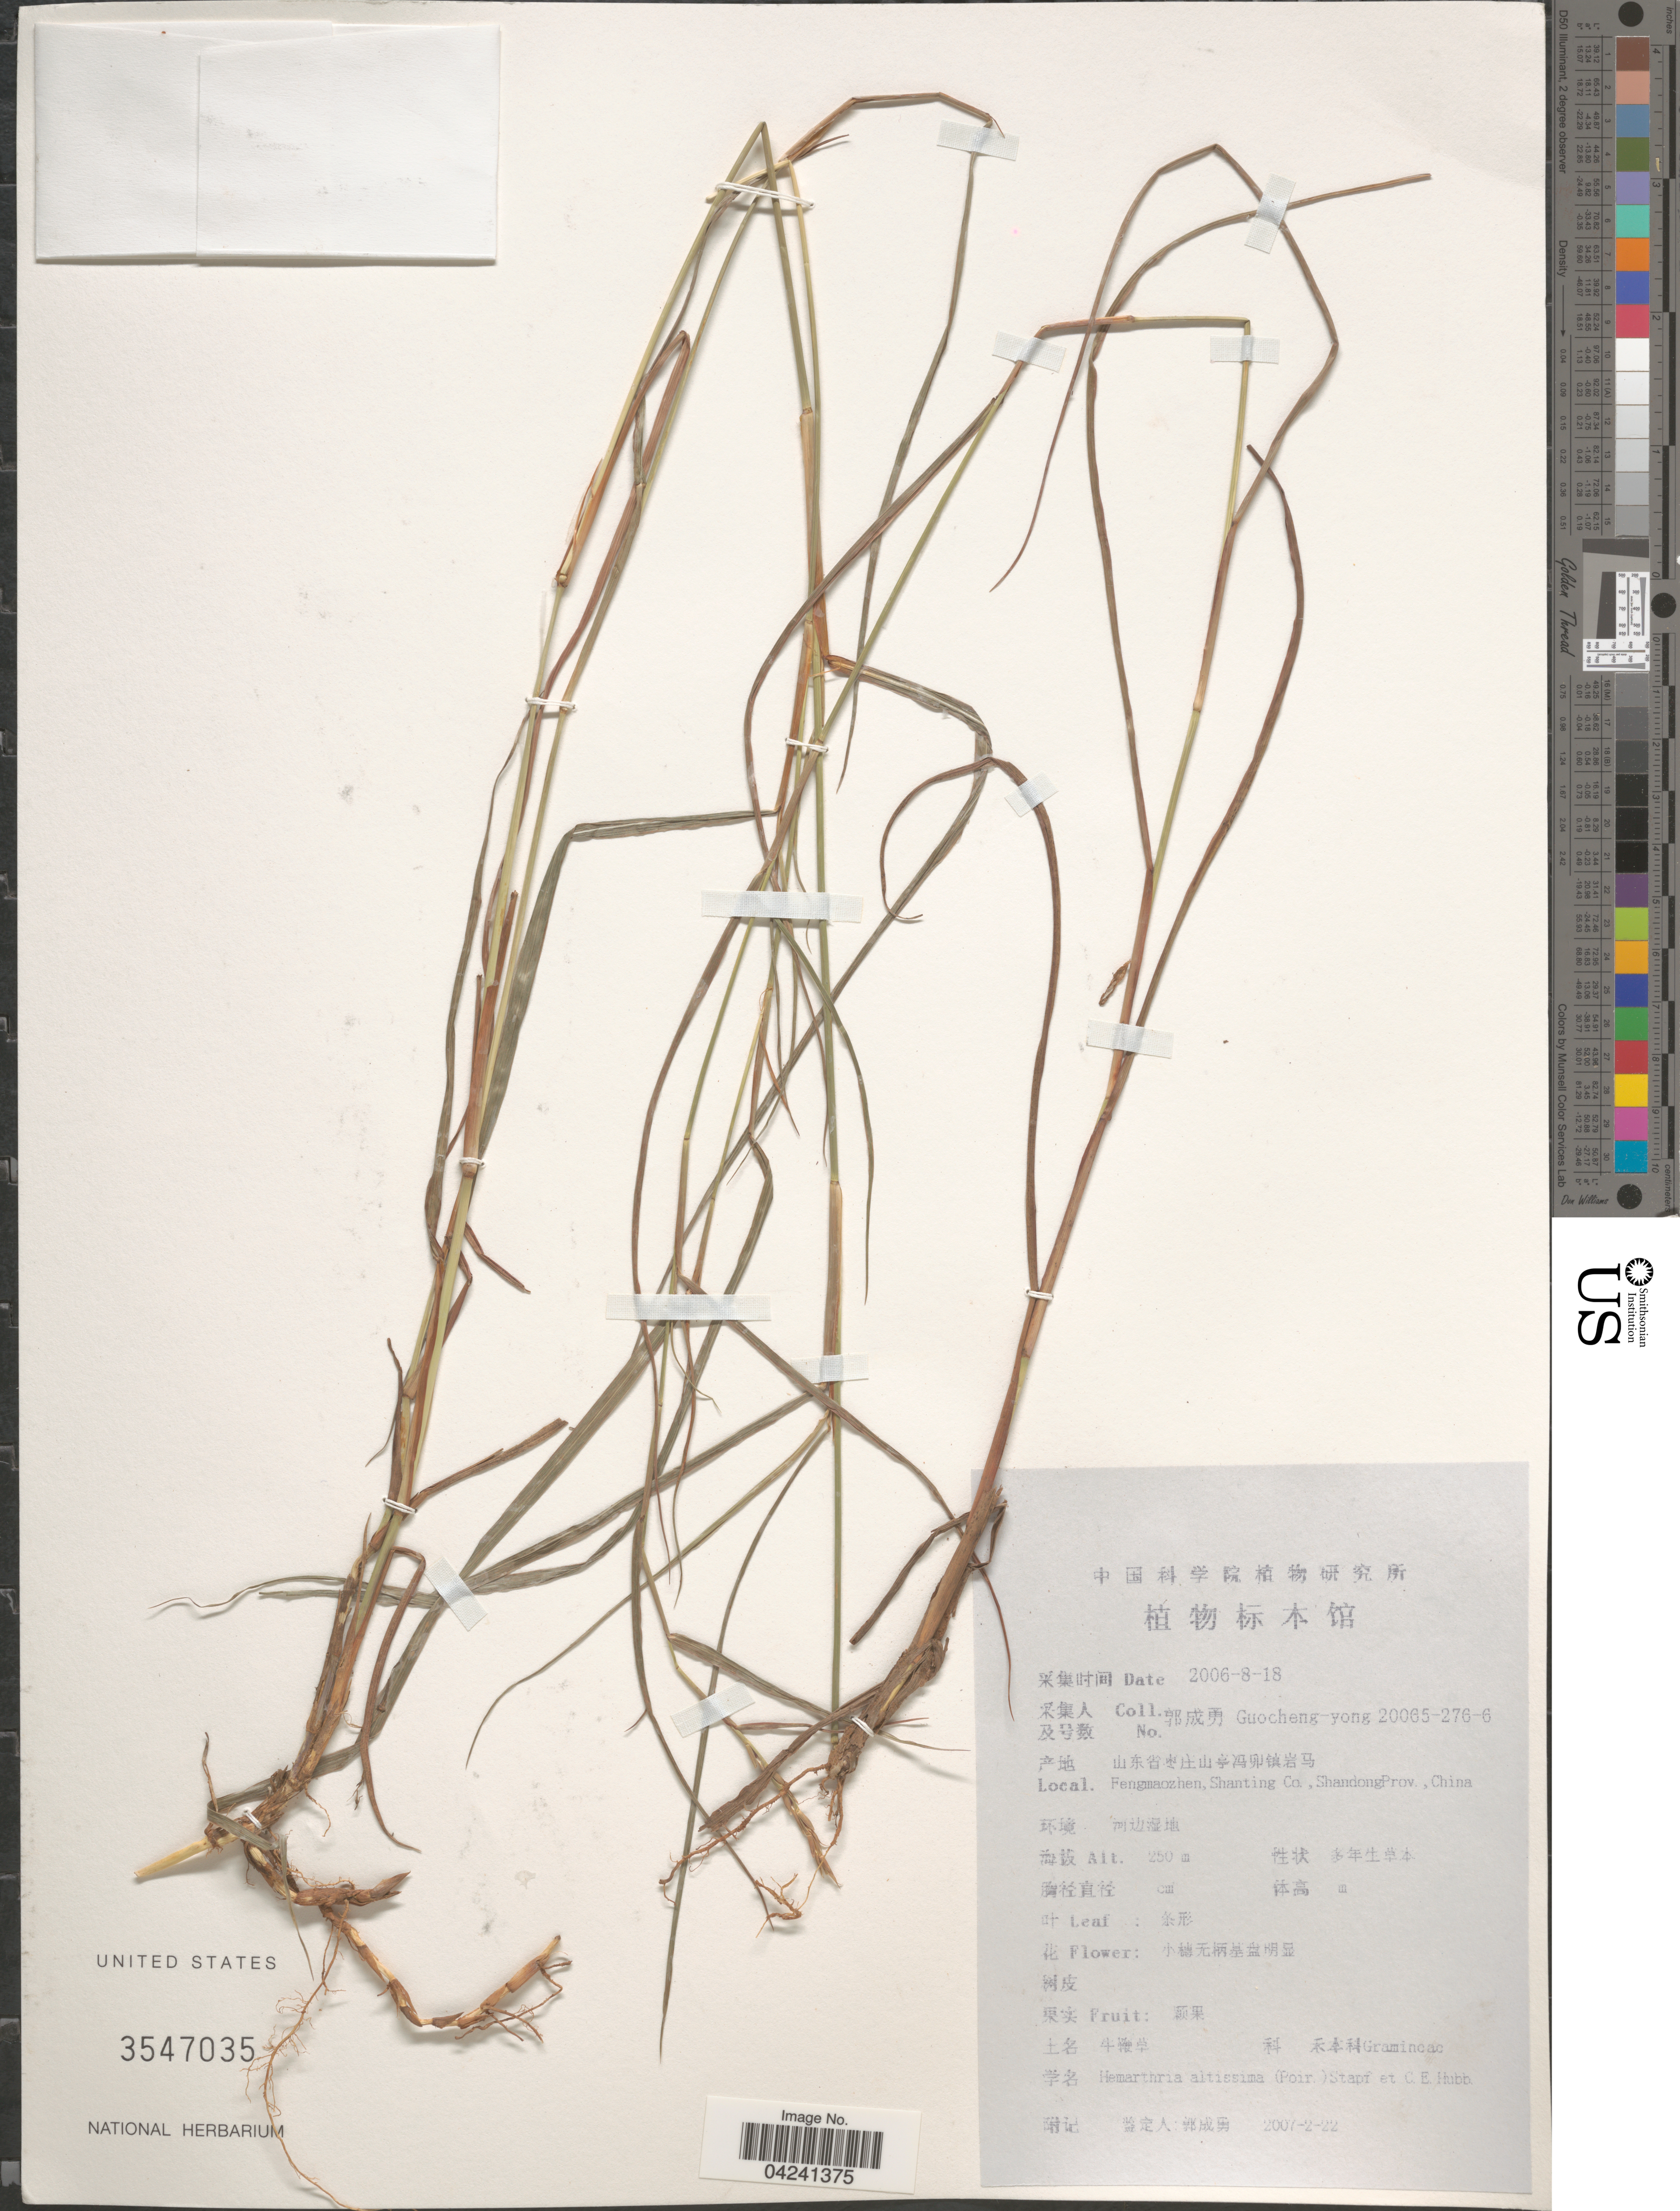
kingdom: Plantae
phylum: Tracheophyta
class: Liliopsida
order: Poales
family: Poaceae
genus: Hemarthria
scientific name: Hemarthria altissima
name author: (Poir.) Stapf & C. E. Hubb.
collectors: Guo cheng-yong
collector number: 20065-276-6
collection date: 2006-08-18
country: China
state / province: Shandong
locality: Fengmaozhen, Shanting Co., Shandong Prov.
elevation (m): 250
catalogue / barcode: US 3547035